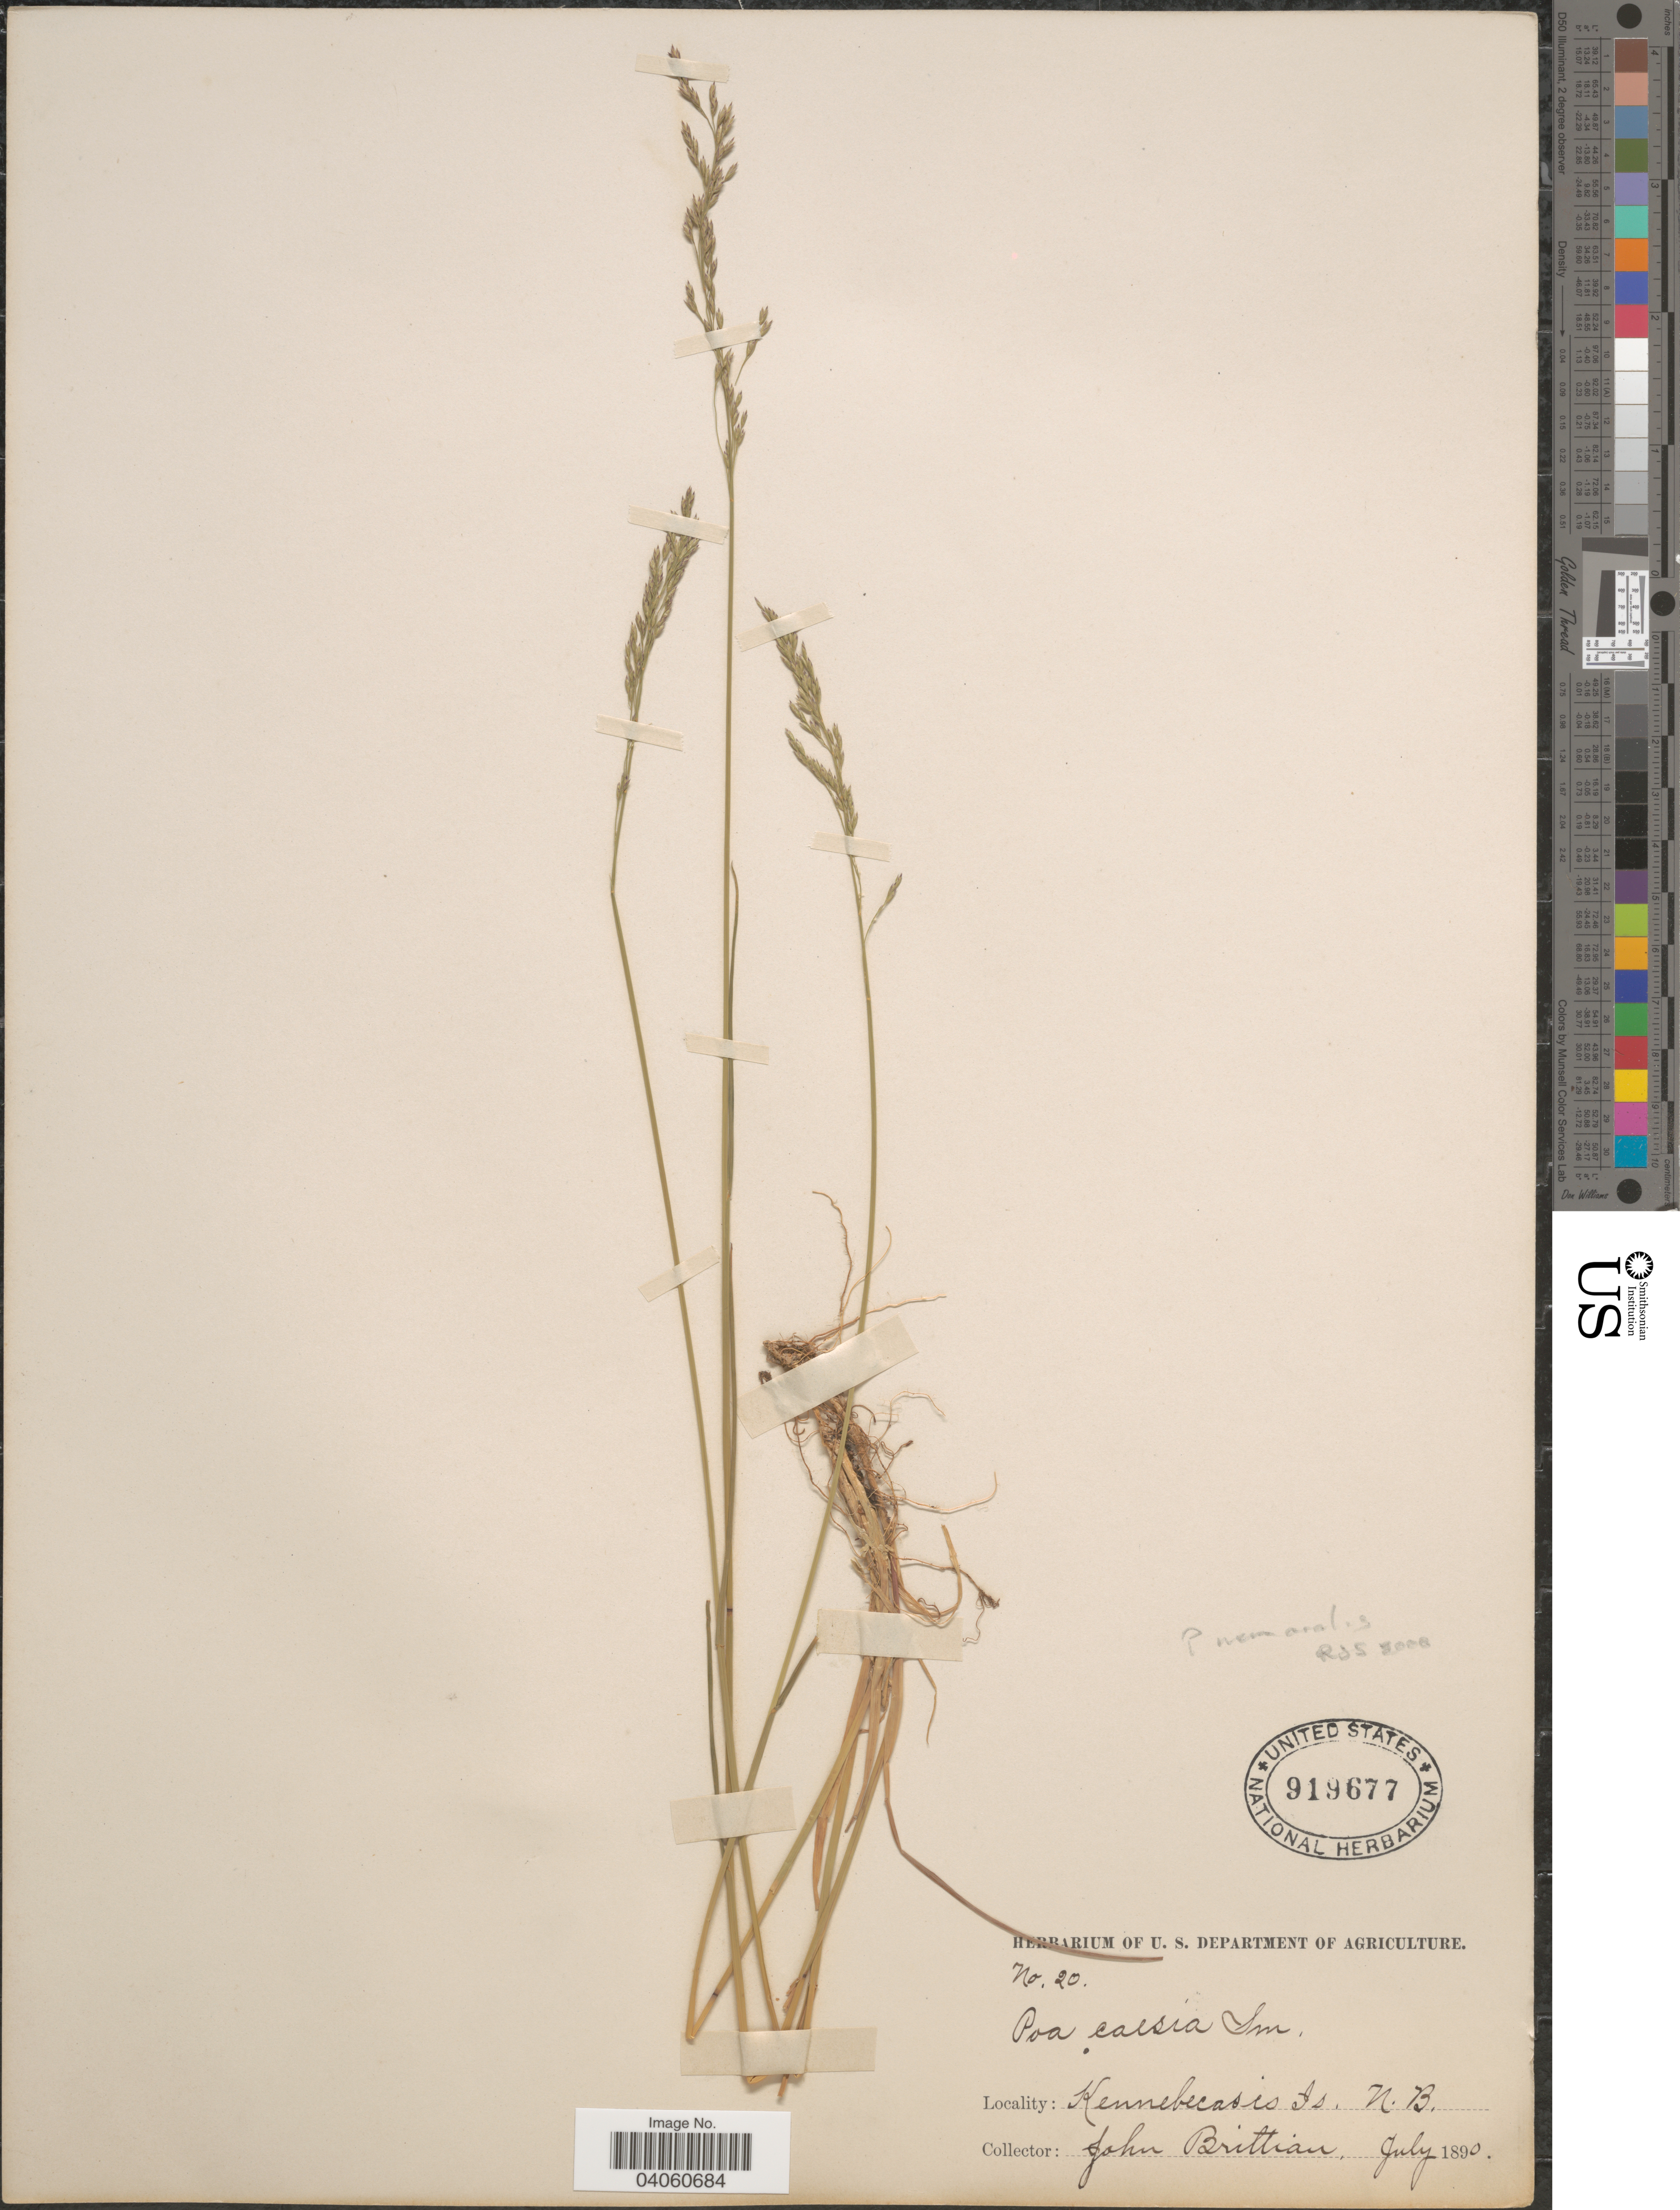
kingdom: Plantae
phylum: Tracheophyta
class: Liliopsida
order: Poales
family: Poaceae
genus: Poa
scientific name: Poa nemoralis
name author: L.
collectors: J. Brittian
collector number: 20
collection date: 1890-07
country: Canada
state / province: New Brunswick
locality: Kennebecasis Is.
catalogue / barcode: US 919677